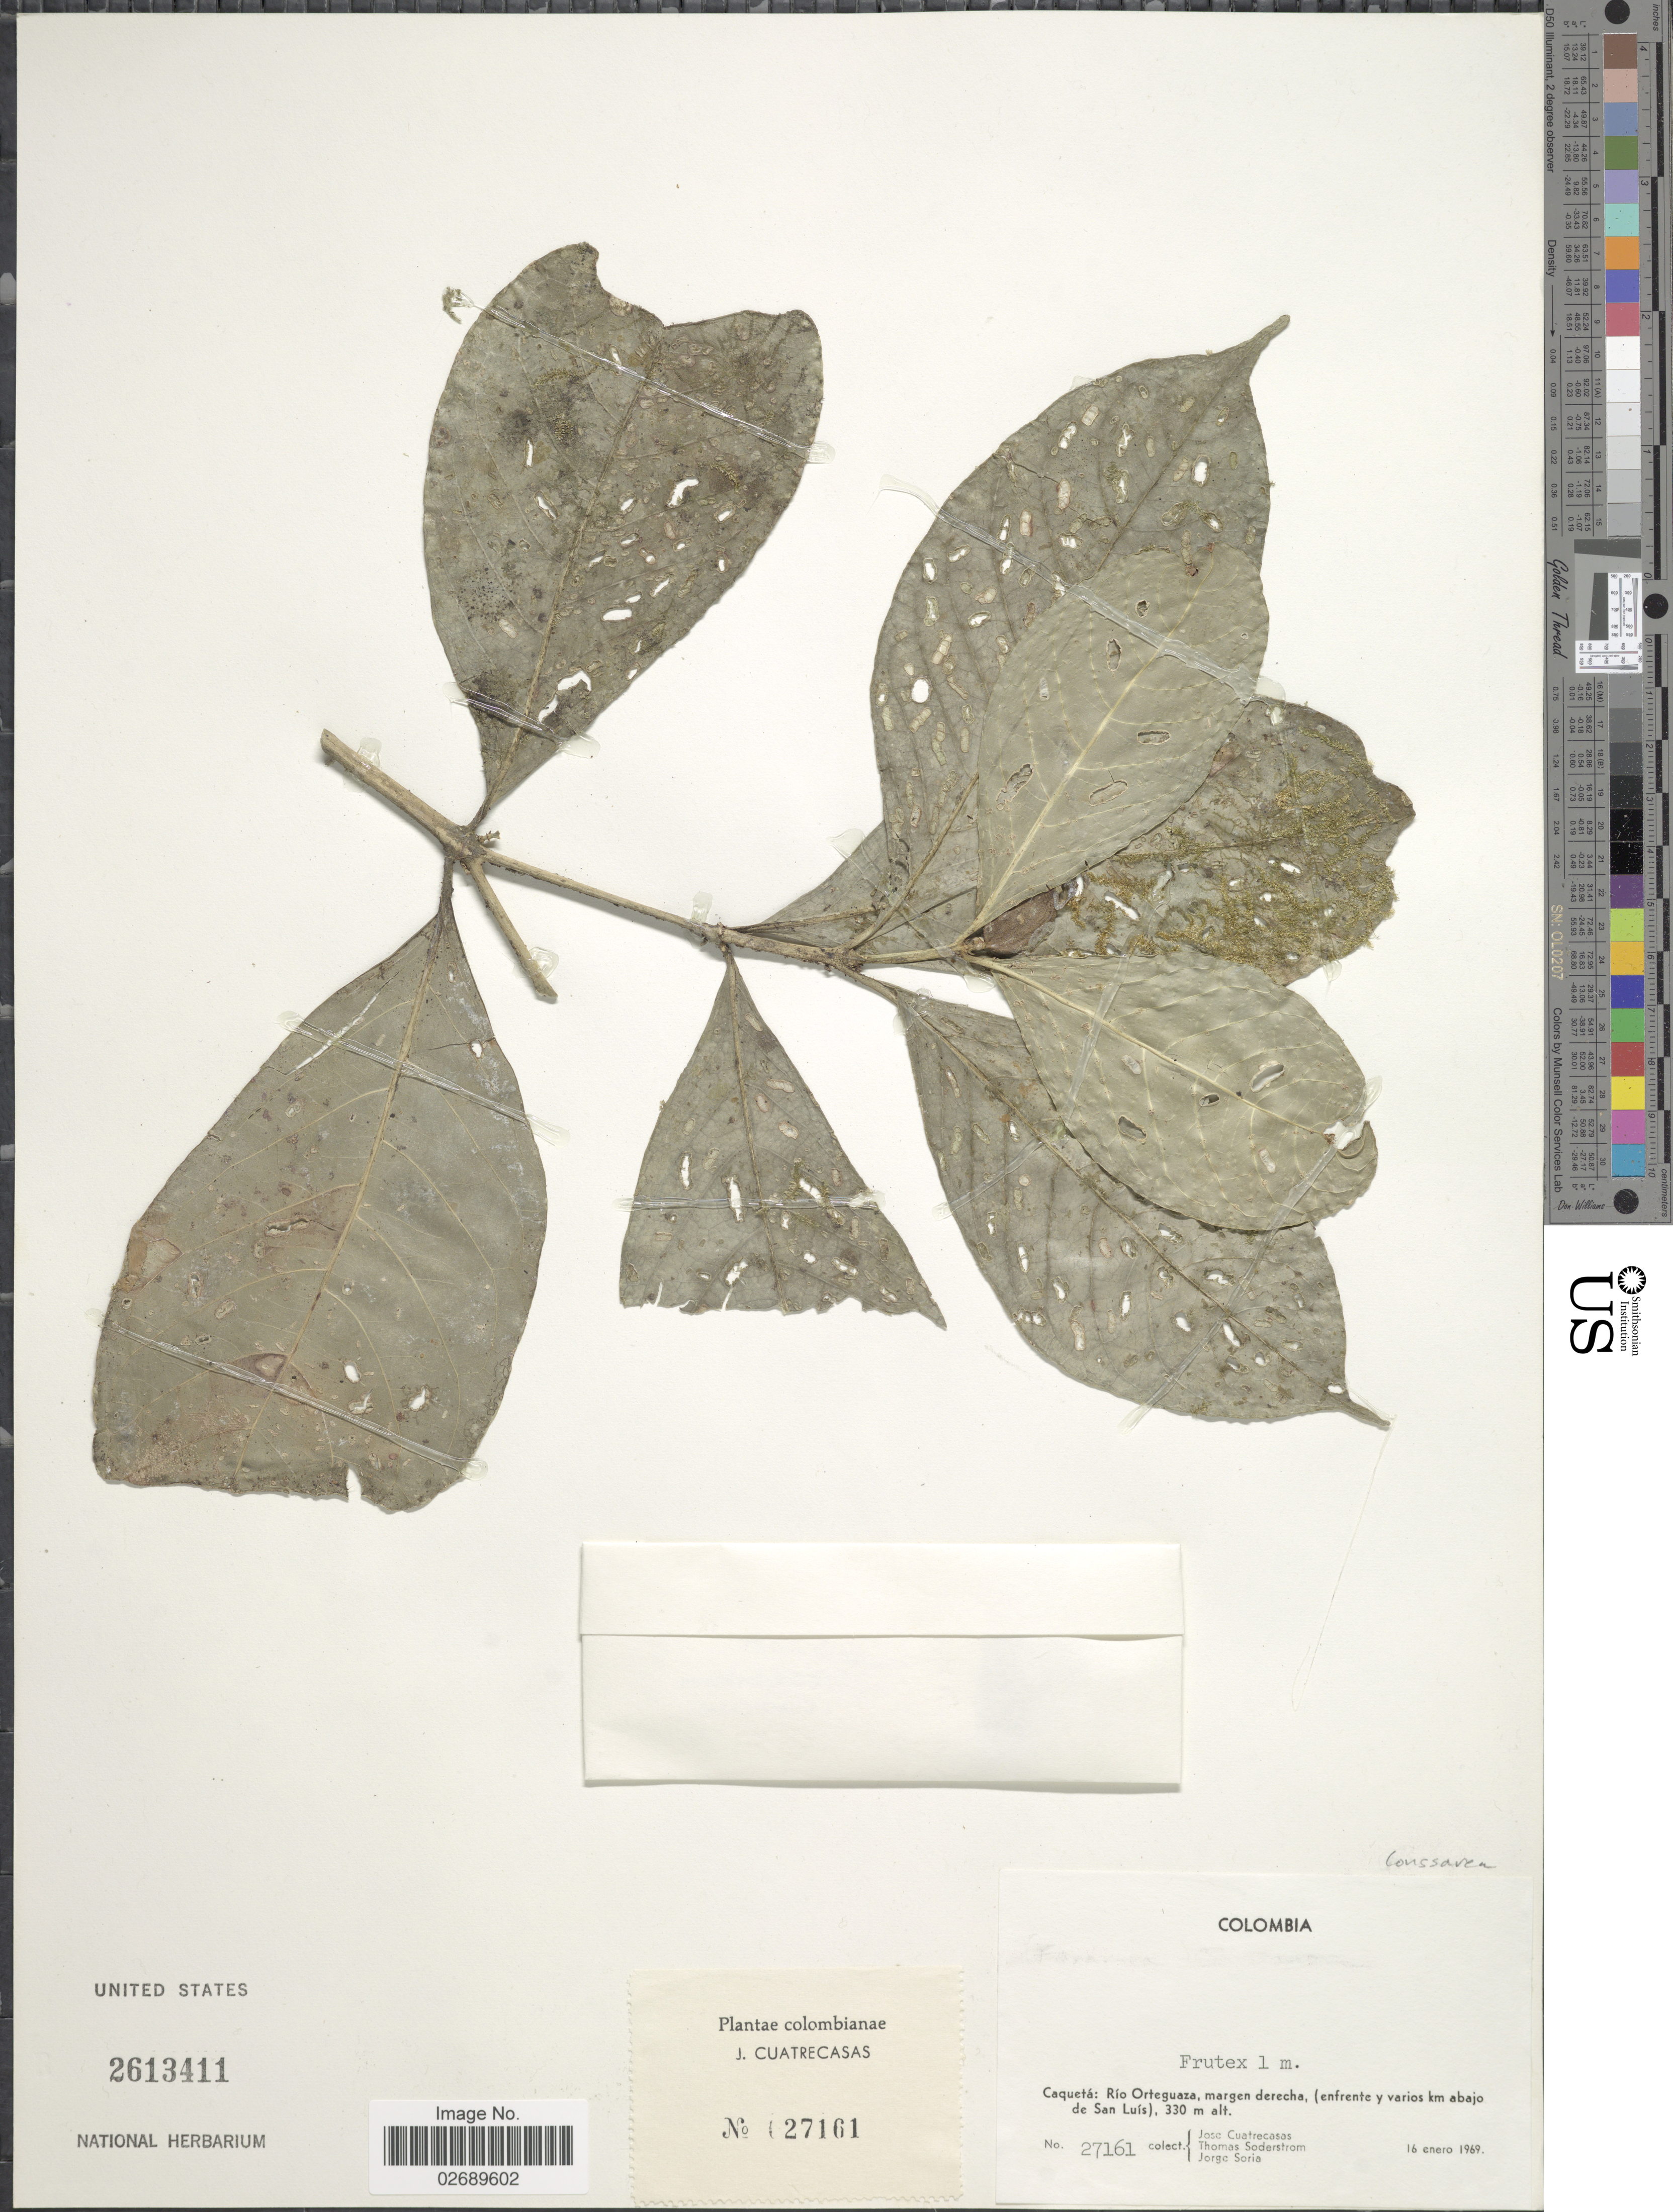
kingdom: Plantae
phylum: Tracheophyta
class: Magnoliopsida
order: Gentianales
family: Rubiaceae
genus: Coussarea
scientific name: Coussarea sp.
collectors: J. Cuatrecasas, T. R. Soderstrom & J. Soria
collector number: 27161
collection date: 1969-01-16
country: Colombia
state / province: Caquetá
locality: Rio Orteguaza, margen derecha, (enfrente y varios km abajo de San Luis)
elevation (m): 330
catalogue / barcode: US 2613411